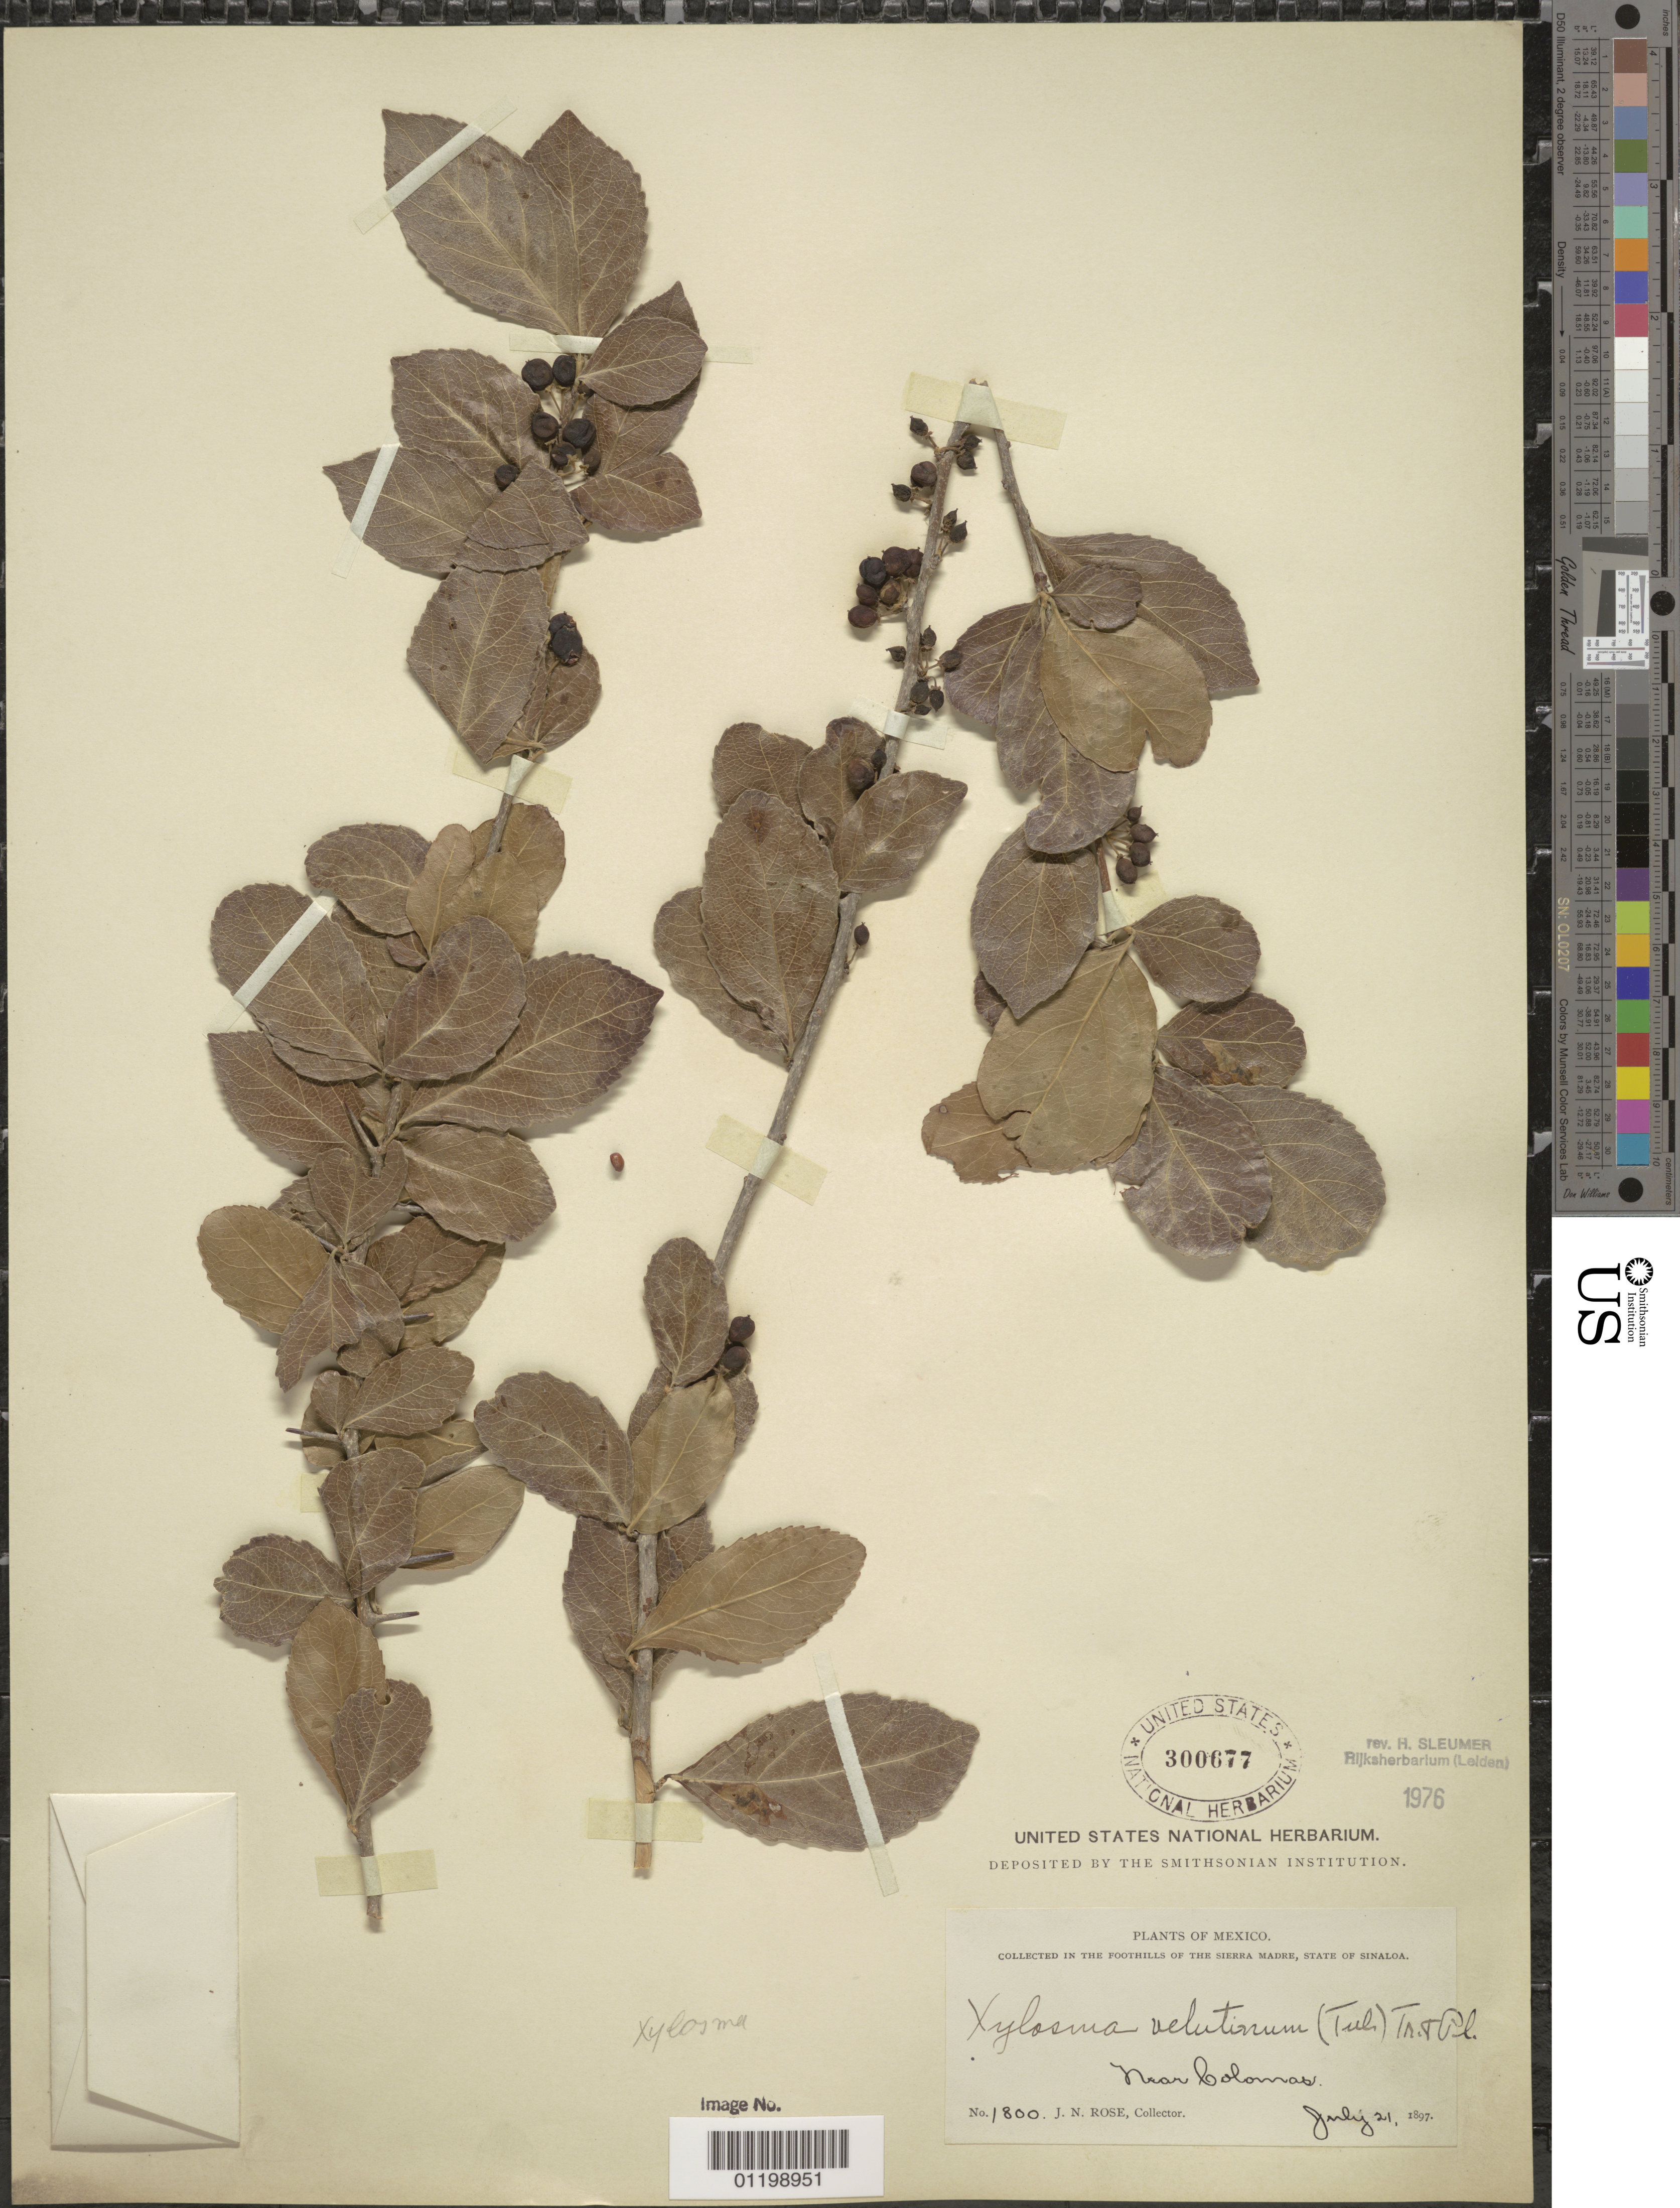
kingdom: Plantae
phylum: Tracheophyta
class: Magnoliopsida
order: Malpighiales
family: Salicaceae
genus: Xylosma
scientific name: Xylosma velutina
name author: (Tul.) Triana & Planch.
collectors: J. N. Rose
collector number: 1800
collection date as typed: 21 Jul 1897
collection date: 1897-07-21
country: Mexico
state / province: Sinaloa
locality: Near Colomas in the Foothills of the Sierra Madre, State of Sinaloa.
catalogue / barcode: US 300677